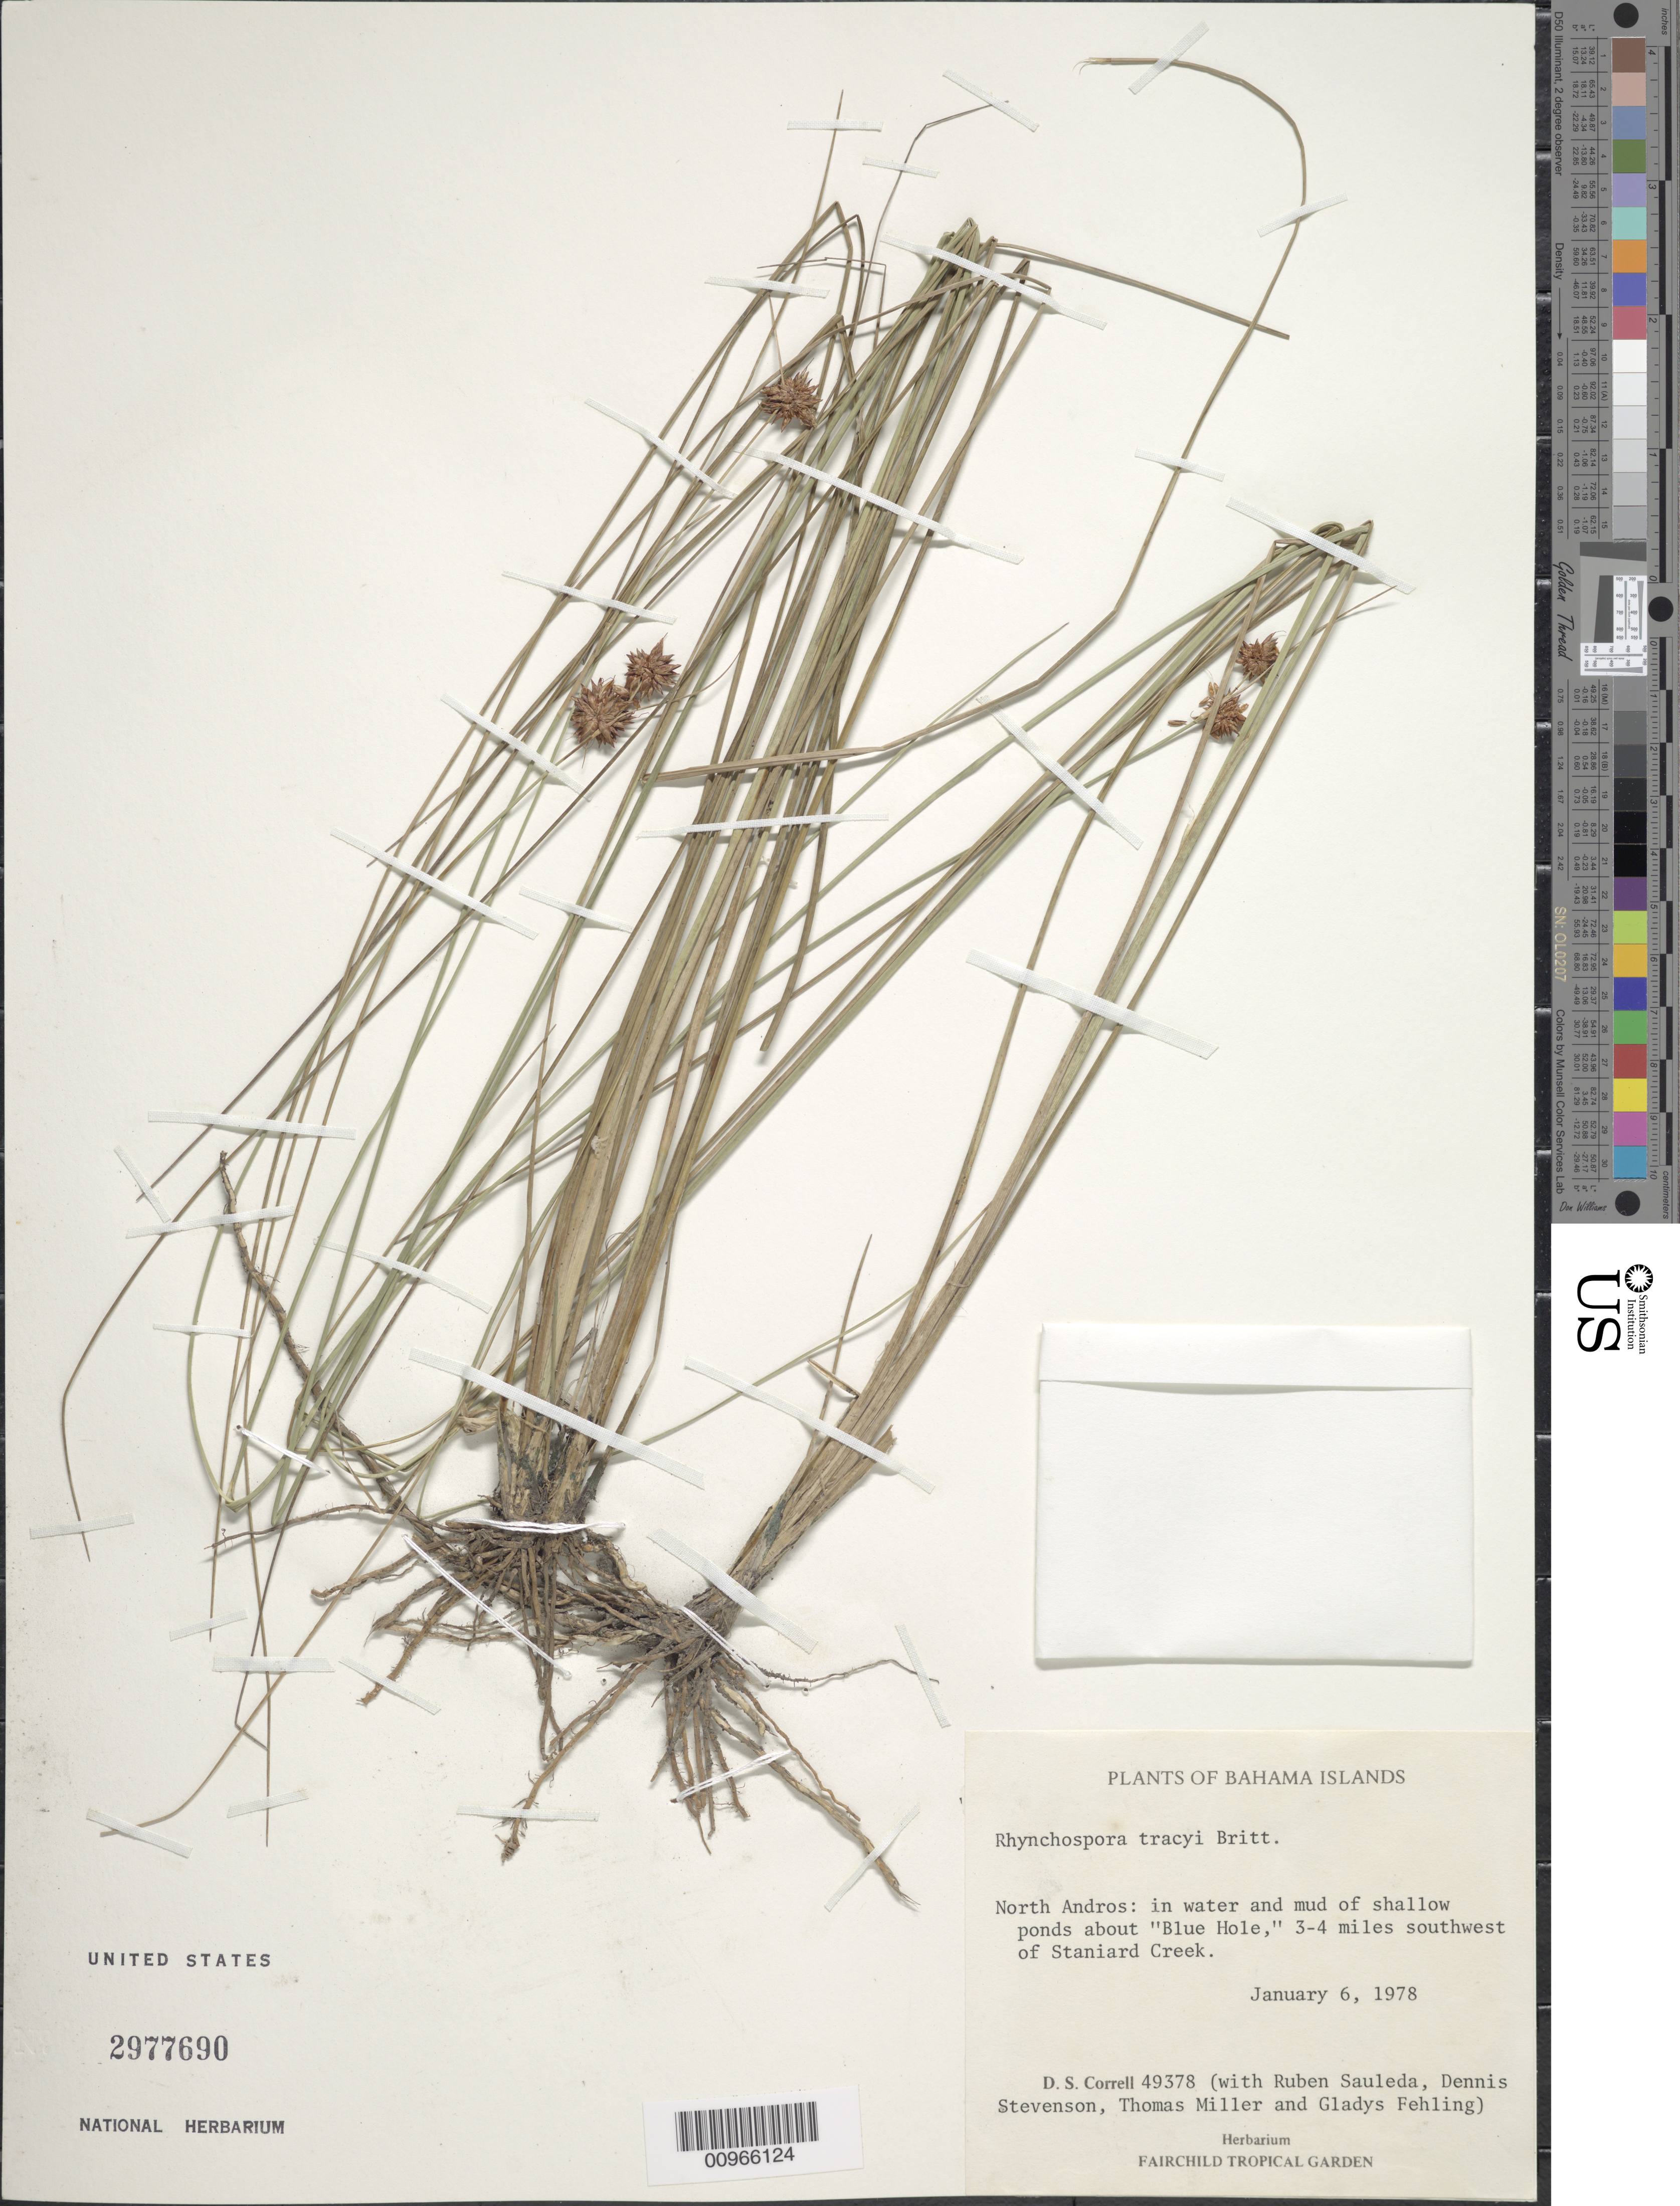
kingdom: Plantae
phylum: Tracheophyta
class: Liliopsida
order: Poales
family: Cyperaceae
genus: Rhynchospora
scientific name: Rhynchospora tracyi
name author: Britton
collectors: D. S. Correll, R. Sauleda, D. Stevenson, T. Miller & G. Fehling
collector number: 49378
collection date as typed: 06 Jan 1978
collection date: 1978-01-06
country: Bahamas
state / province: North Andros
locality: About "Blue Hole," 3-4 miles southwest of Staniard Creek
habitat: In water and mud of shallow ponds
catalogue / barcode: US 2977690